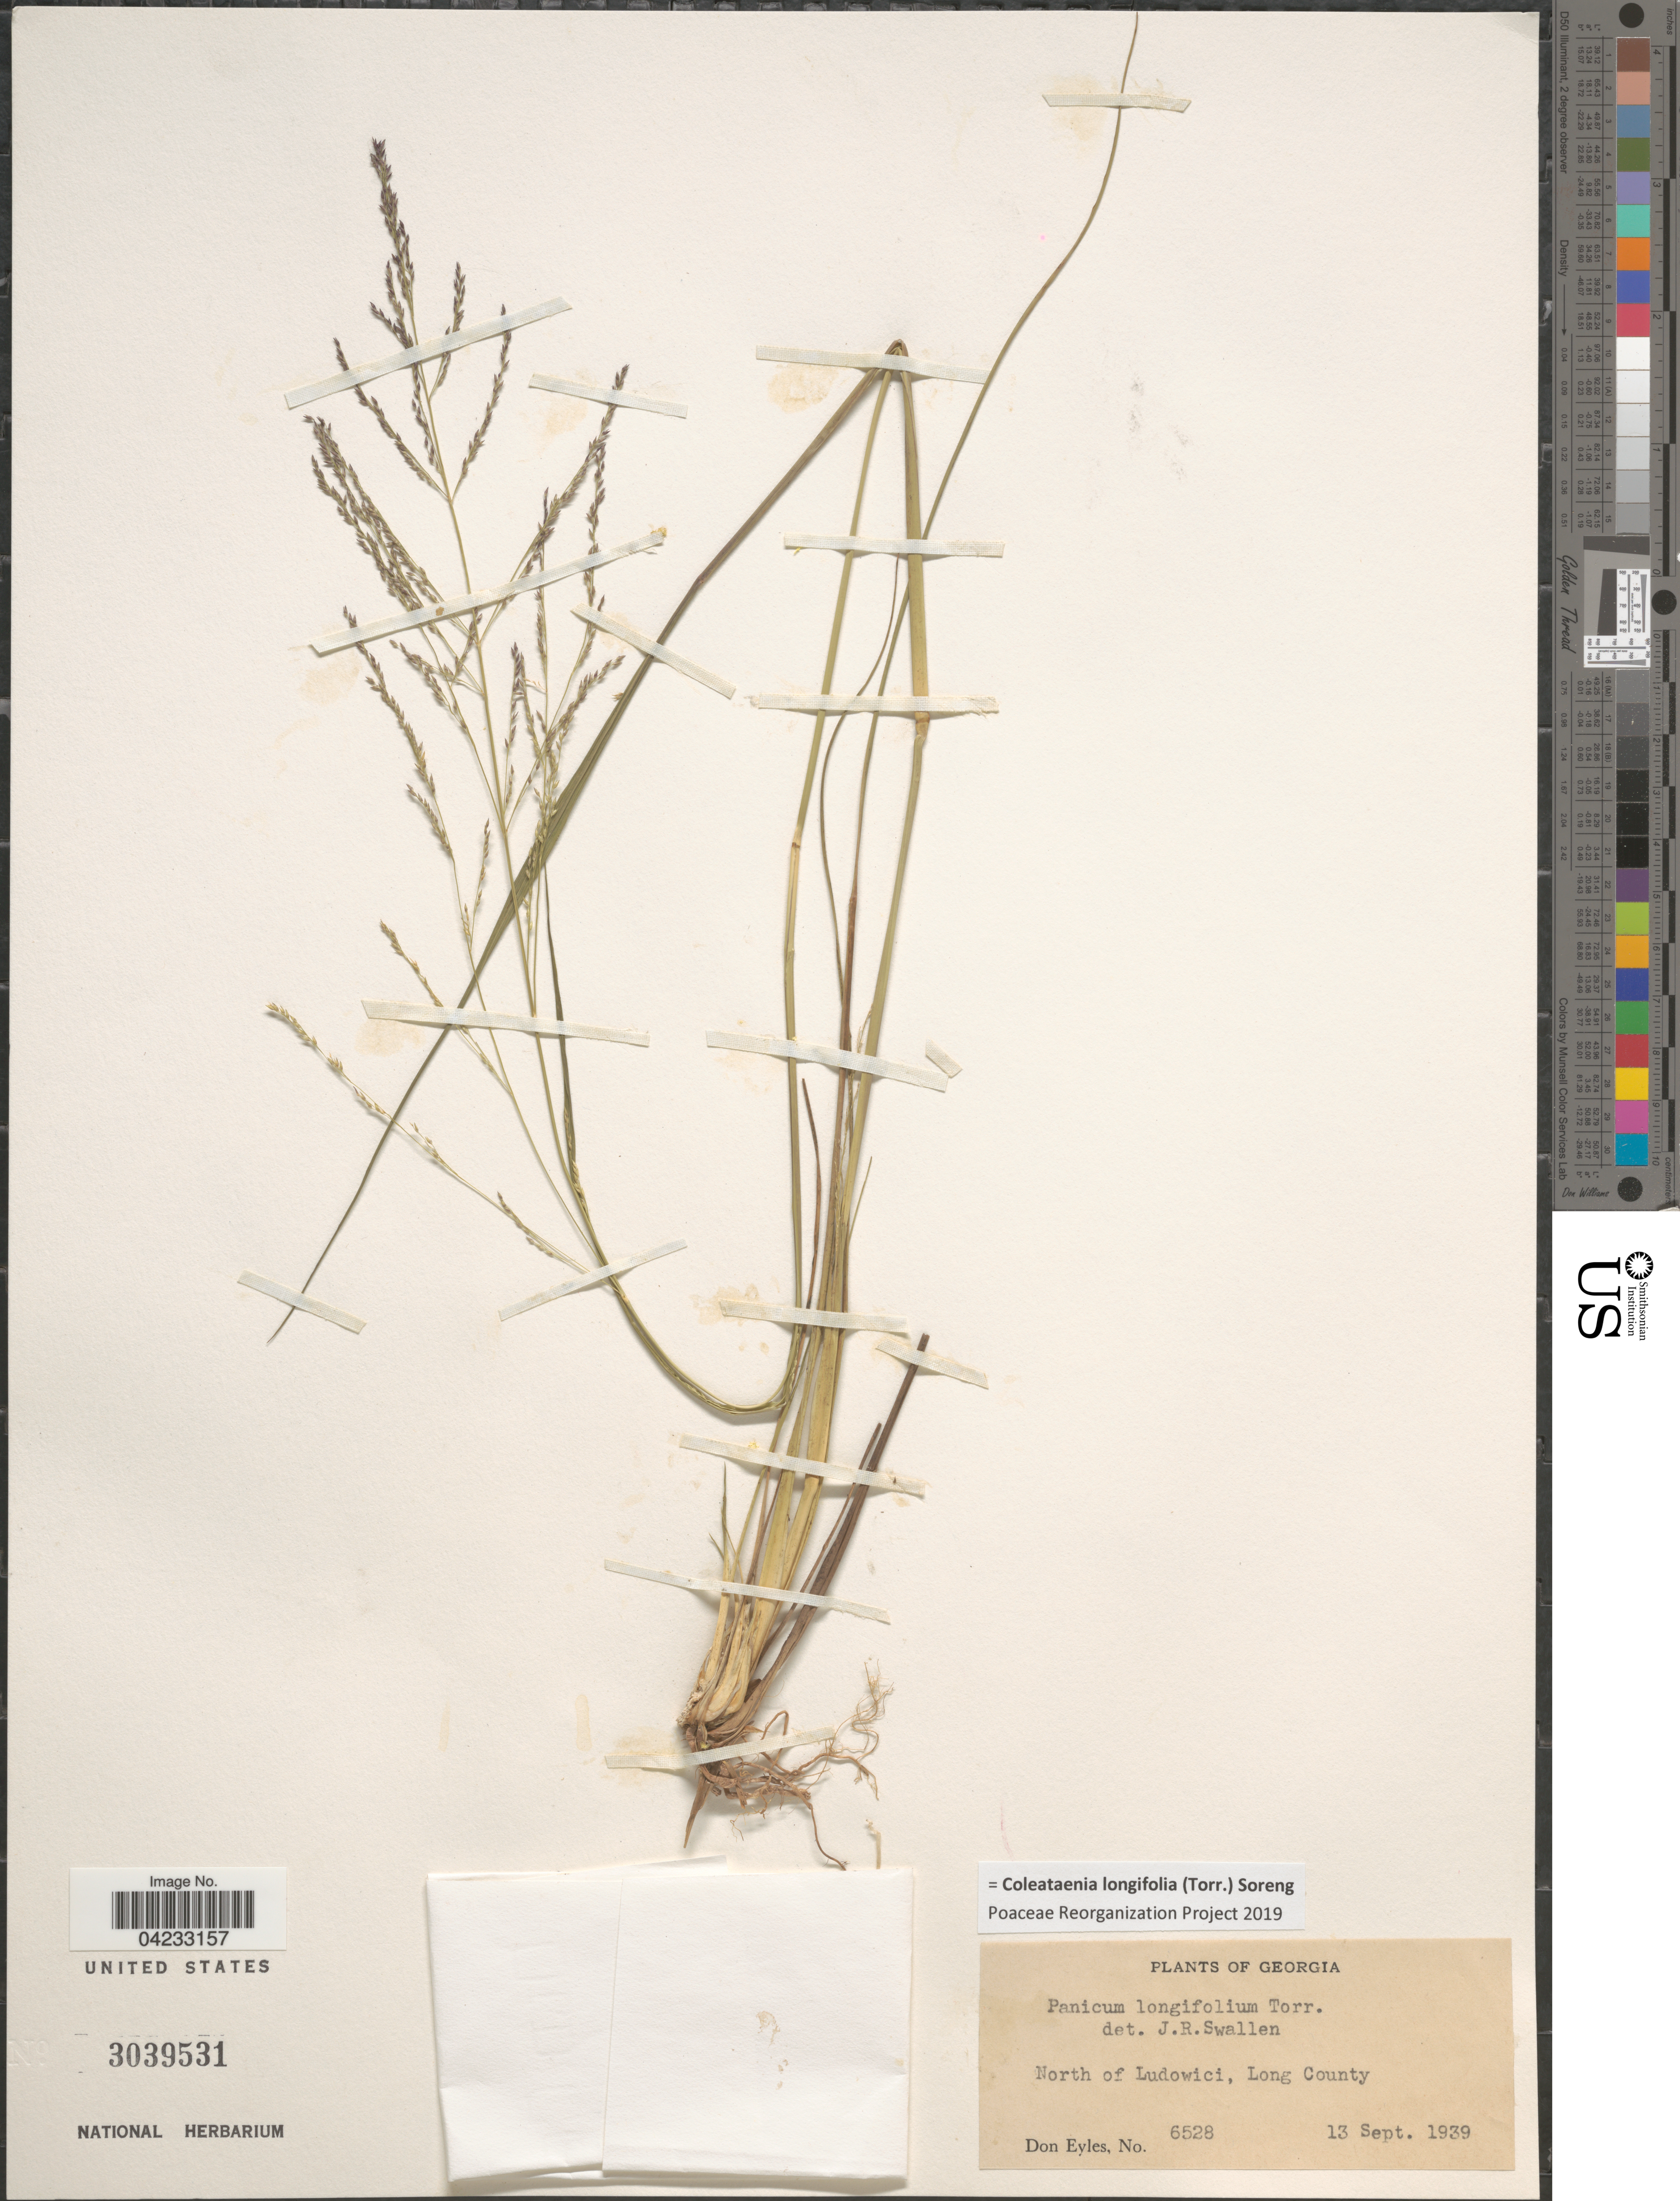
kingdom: Plantae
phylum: Tracheophyta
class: Liliopsida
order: Poales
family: Poaceae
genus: Coleataenia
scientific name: Coleataenia longifolia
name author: (Torr.) Soreng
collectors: D. Eyles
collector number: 6528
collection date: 1939-09-13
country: United States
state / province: Georgia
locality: North of Ludowici, Long County.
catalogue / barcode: US 3039531